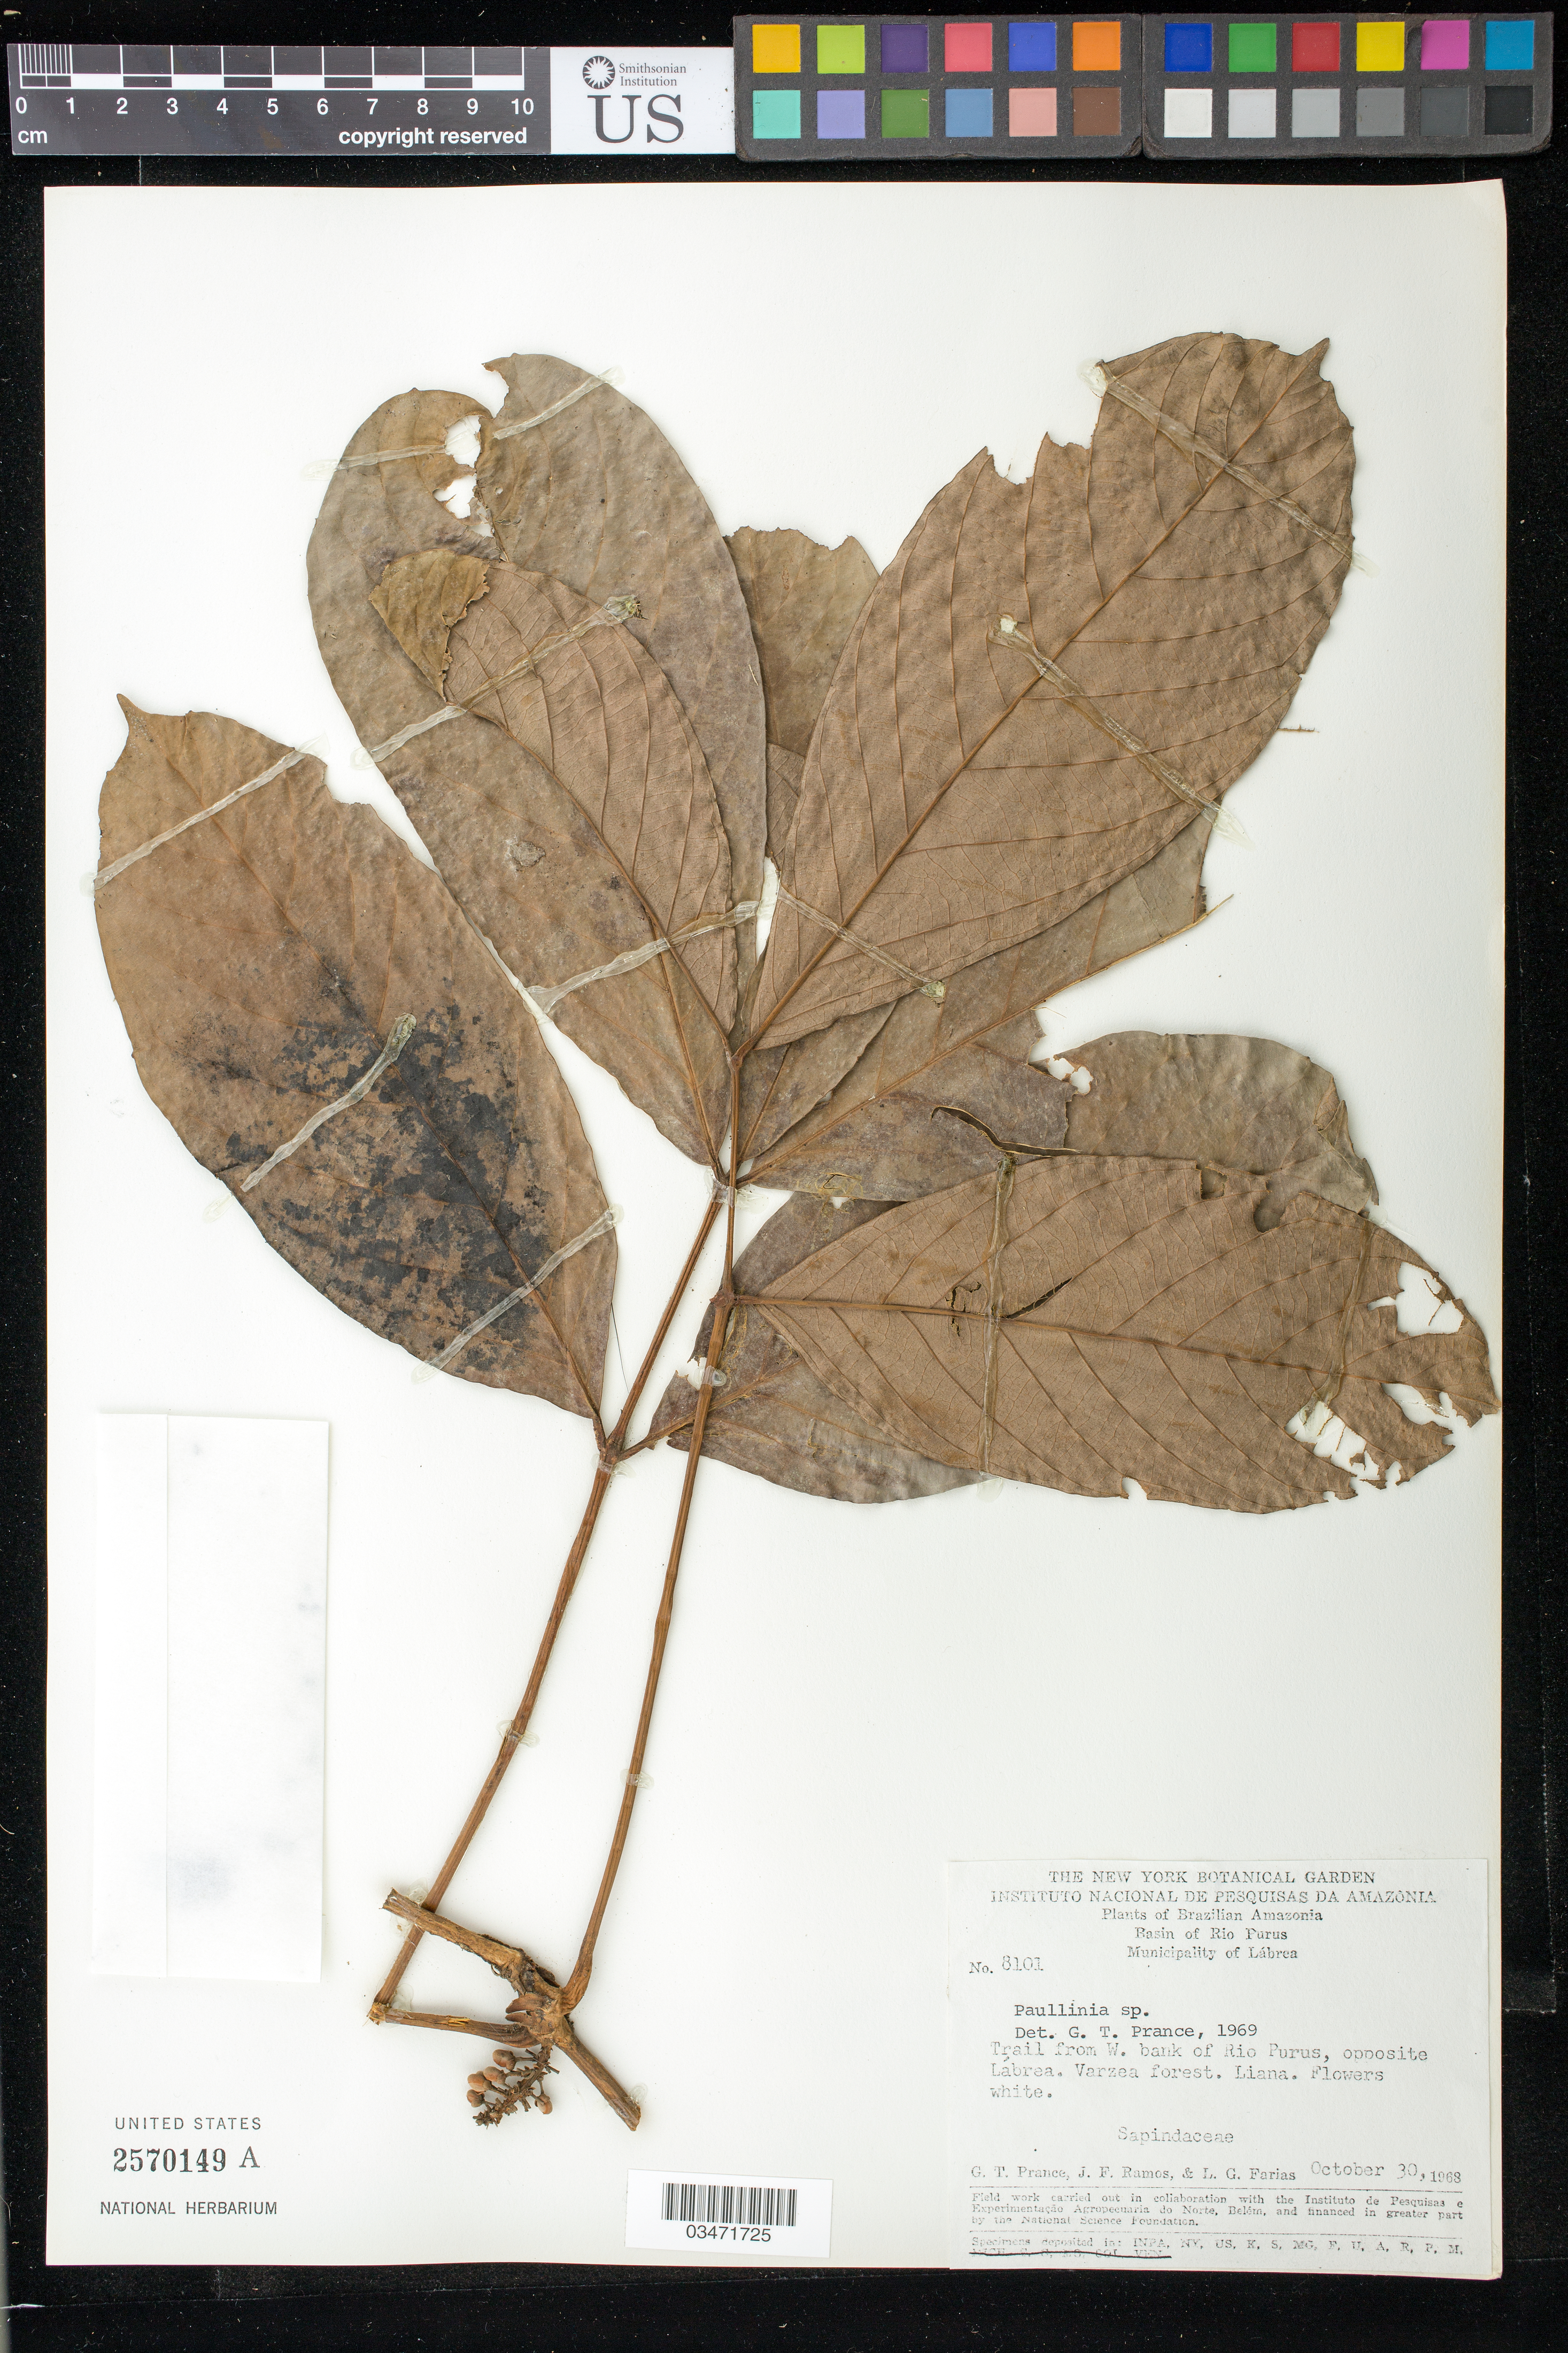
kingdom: Plantae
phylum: Tracheophyta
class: Magnoliopsida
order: Sapindales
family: Sapindaceae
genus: Paullinia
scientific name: Paullinia sp.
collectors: G. T. Prance, J. F. Ramos & L. G. Farias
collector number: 8101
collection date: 1968-10-30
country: Brazil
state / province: Amazonas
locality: Mun. Lábrea. Trail from W Bank of Rio Purus, opposite Lábrea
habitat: Varzea forest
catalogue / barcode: US 2570149A